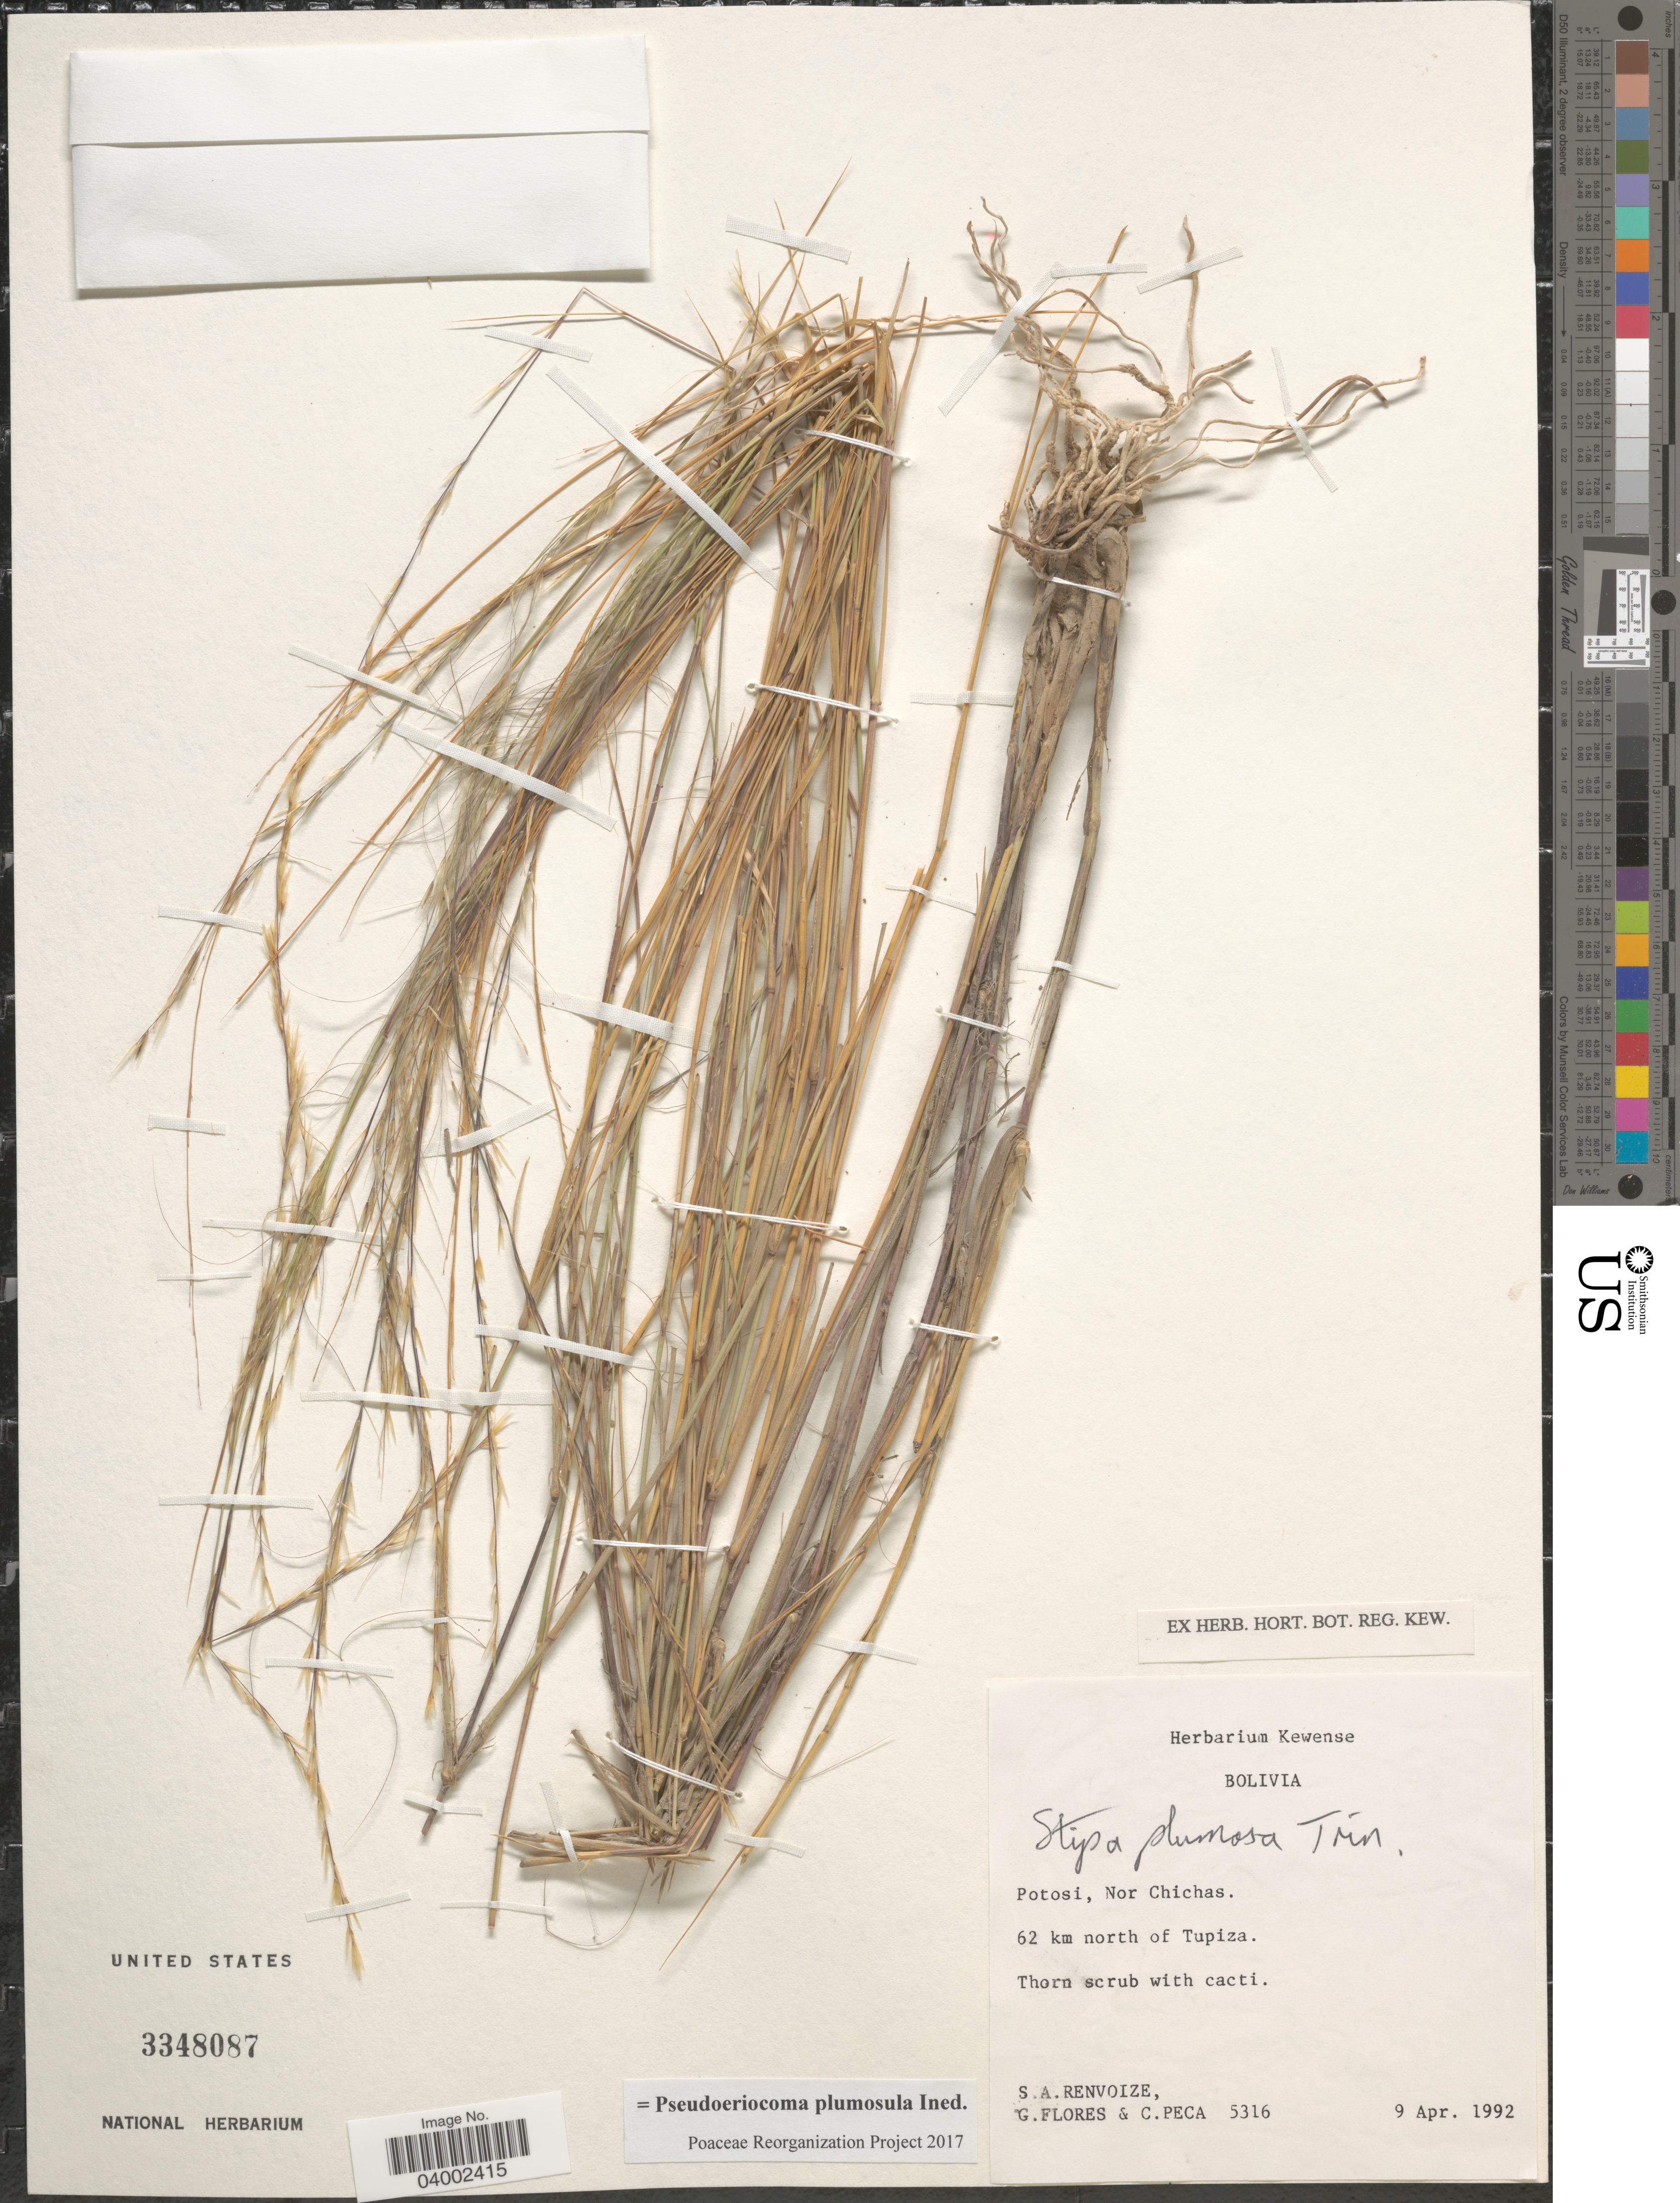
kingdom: Plantae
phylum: Tracheophyta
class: Liliopsida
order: Poales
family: Poaceae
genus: Pseudoeriocoma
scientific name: Pseudoeriocoma plumosula ined.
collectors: S. A. Renvoize, G. Flores F. & C. Peca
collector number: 5316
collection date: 1992-04-09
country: Bolivia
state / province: Potosi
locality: Nor Chichas. 62 km north of Tupiza.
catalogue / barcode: US 3348087